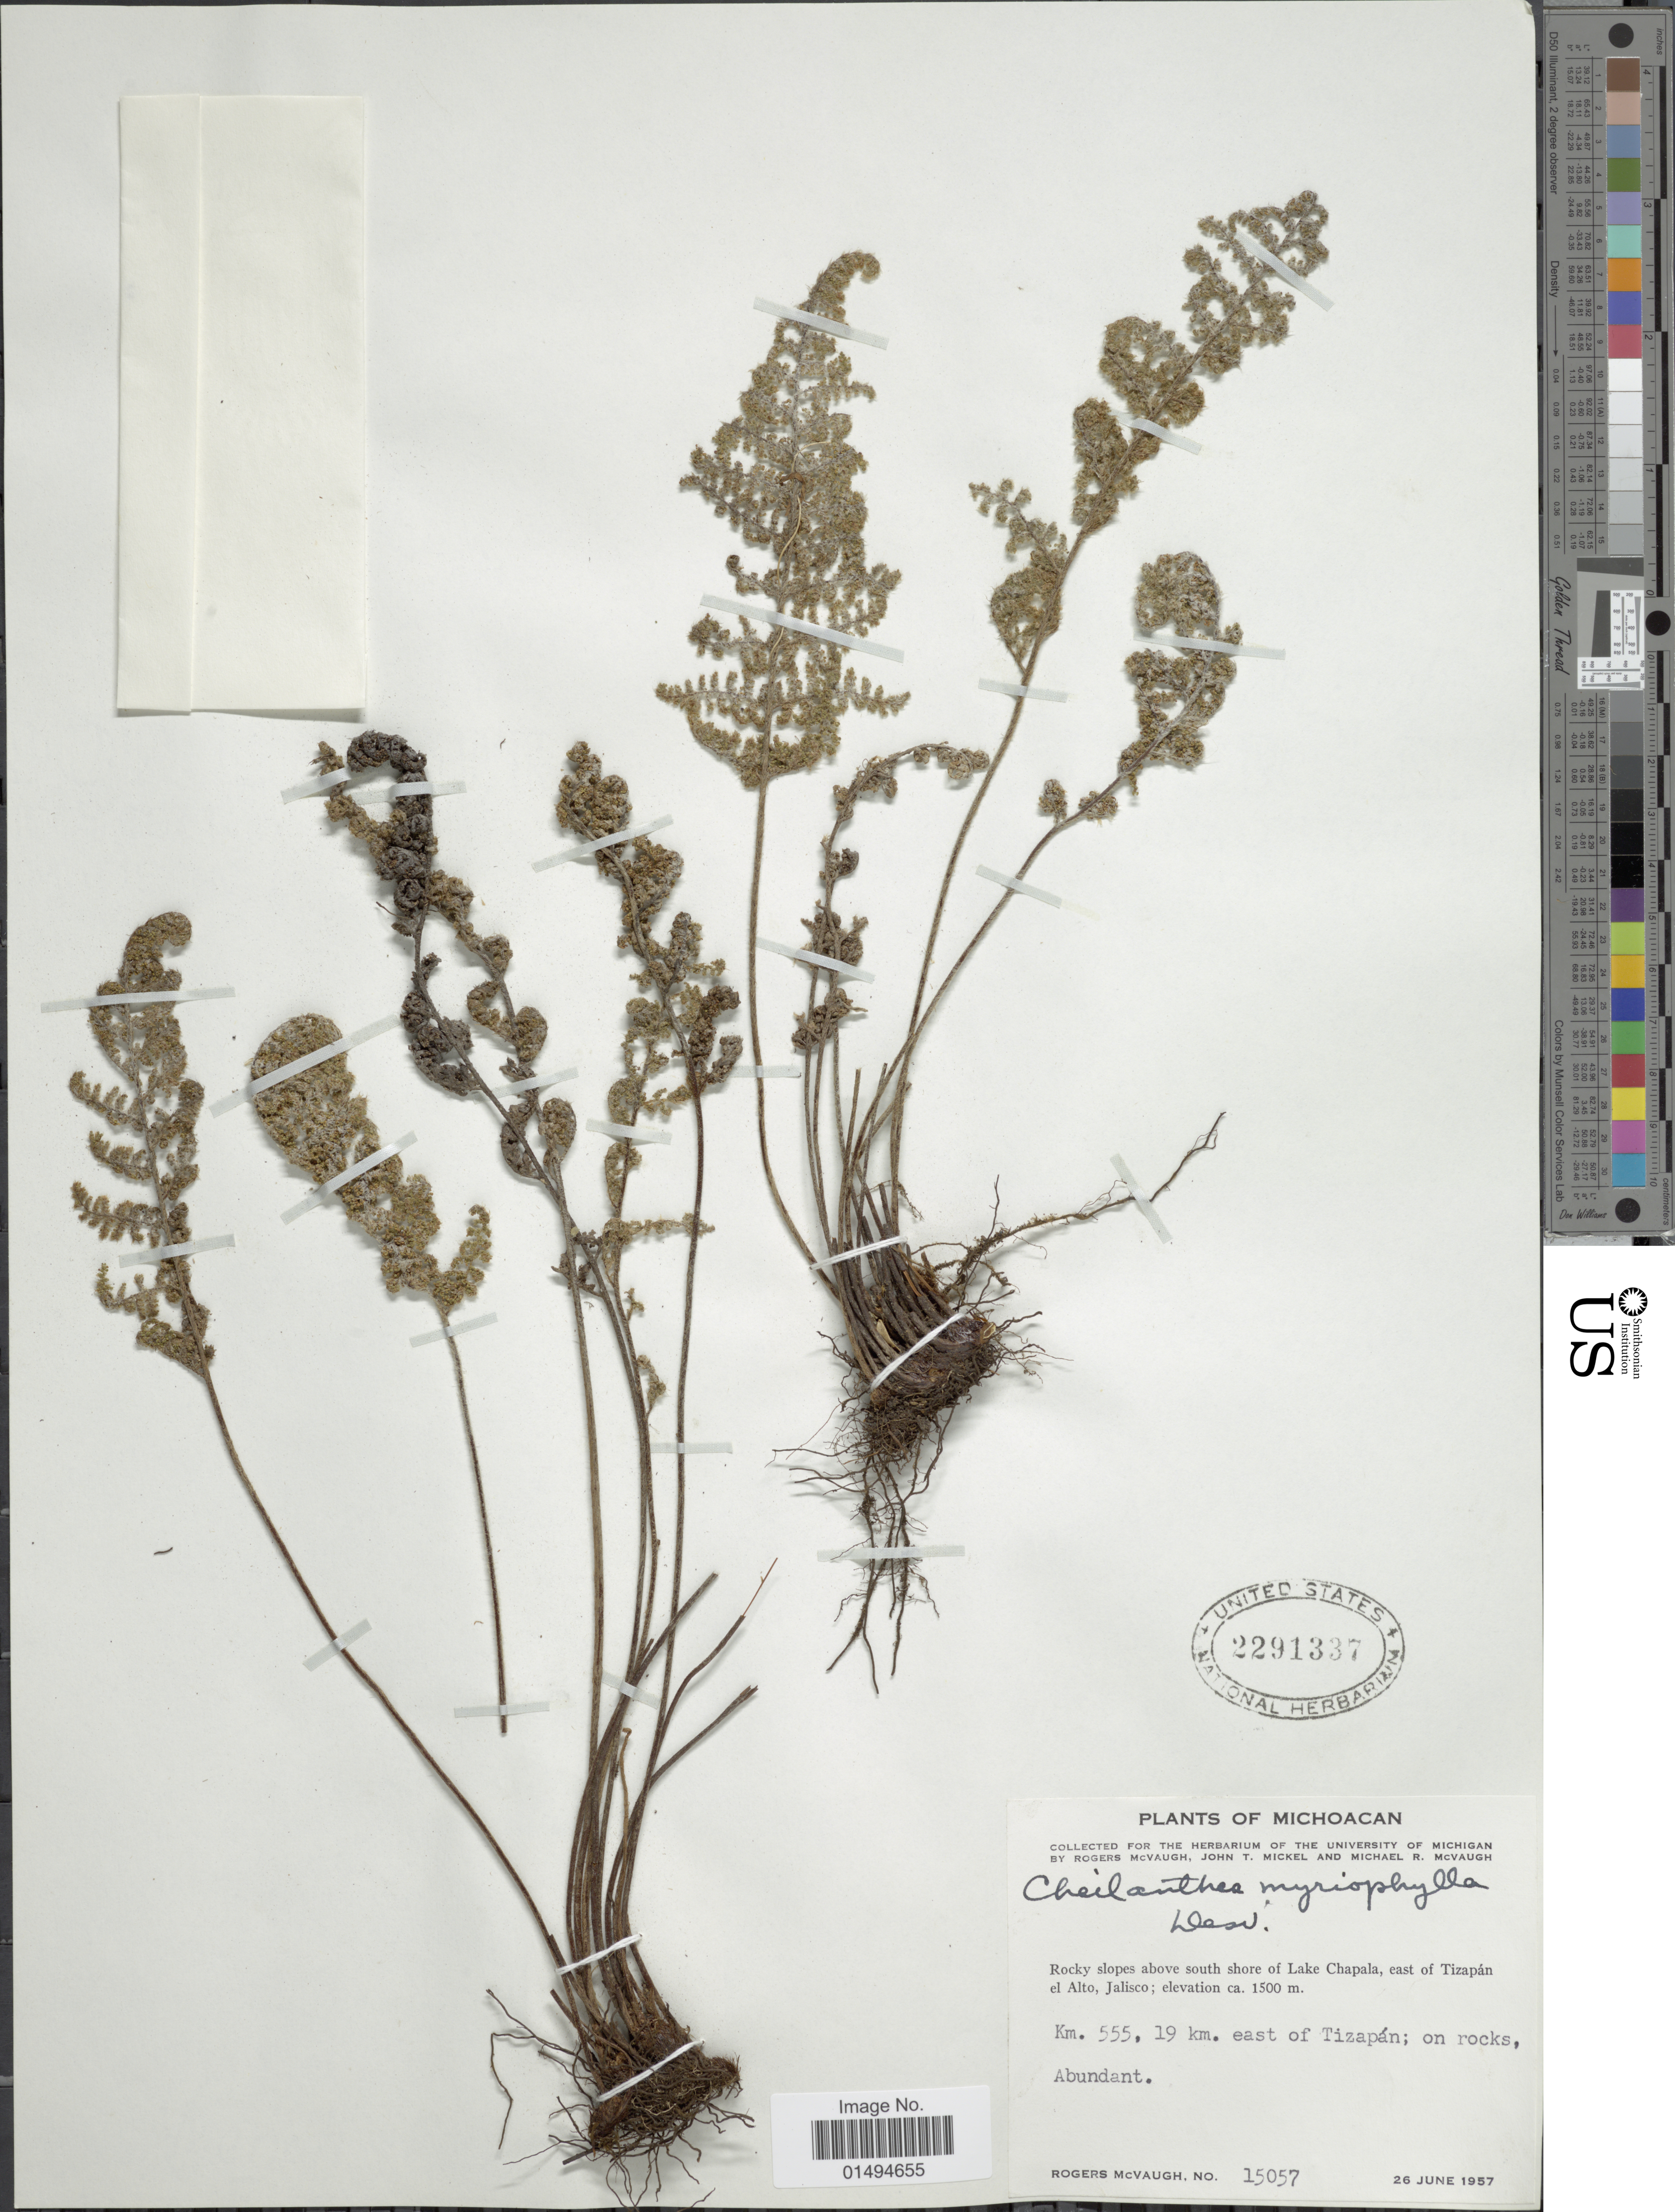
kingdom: Plantae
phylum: Tracheophyta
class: Polypodiopsida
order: Polypodiales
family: Pteridaceae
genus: Myriopteris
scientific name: Myriopteris myriophylla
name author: (Desv.) J. Sm.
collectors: R. McVaugh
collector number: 15057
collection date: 1957-06-26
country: Mexico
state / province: Michoacán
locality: Rocky slopes above south shore of Lake Chapala, east of Tizapan el alto, Jalisco, Km. 555, 19 km. east of Tizapan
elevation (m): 1500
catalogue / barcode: US 2291337